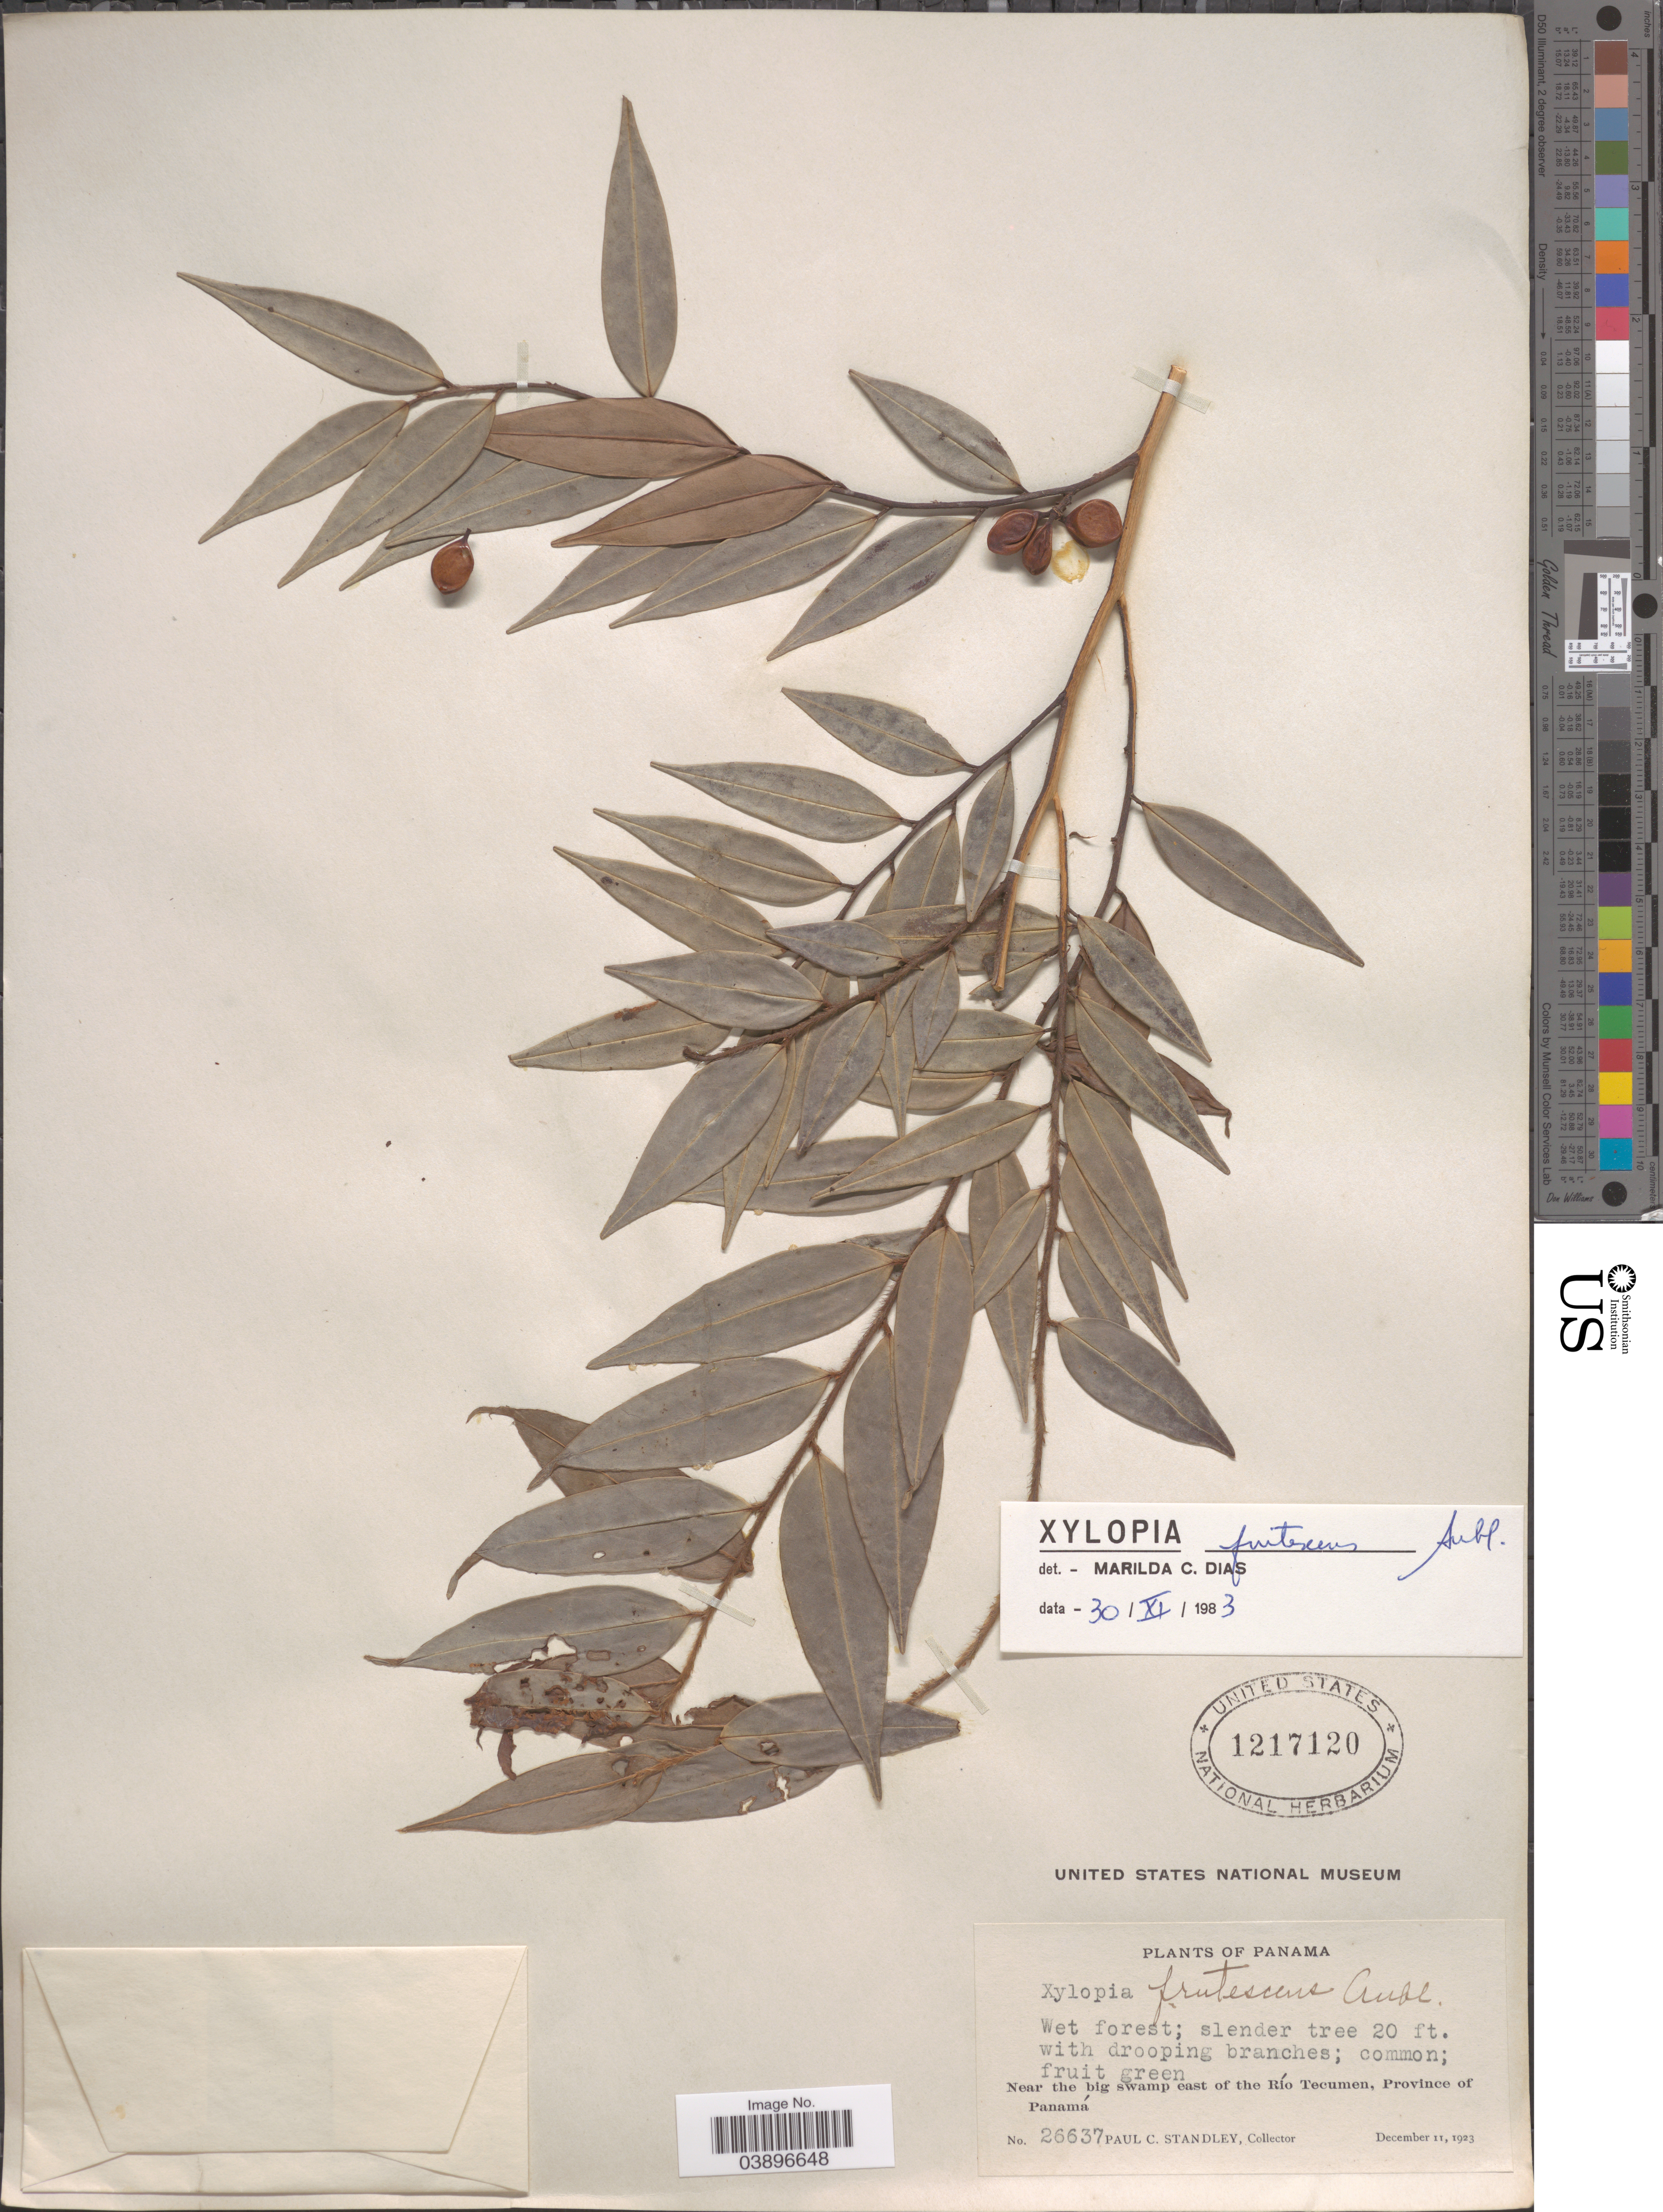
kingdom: Plantae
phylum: Tracheophyta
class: Magnoliopsida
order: Magnoliales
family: Annonaceae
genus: Xylopia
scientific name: Xylopia frutescens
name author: Aubl.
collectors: P. C. Standley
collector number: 26637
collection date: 1923-12-11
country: Panama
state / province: Panamá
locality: Near the big swamp east of the Río Tecumen.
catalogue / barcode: US 1217120